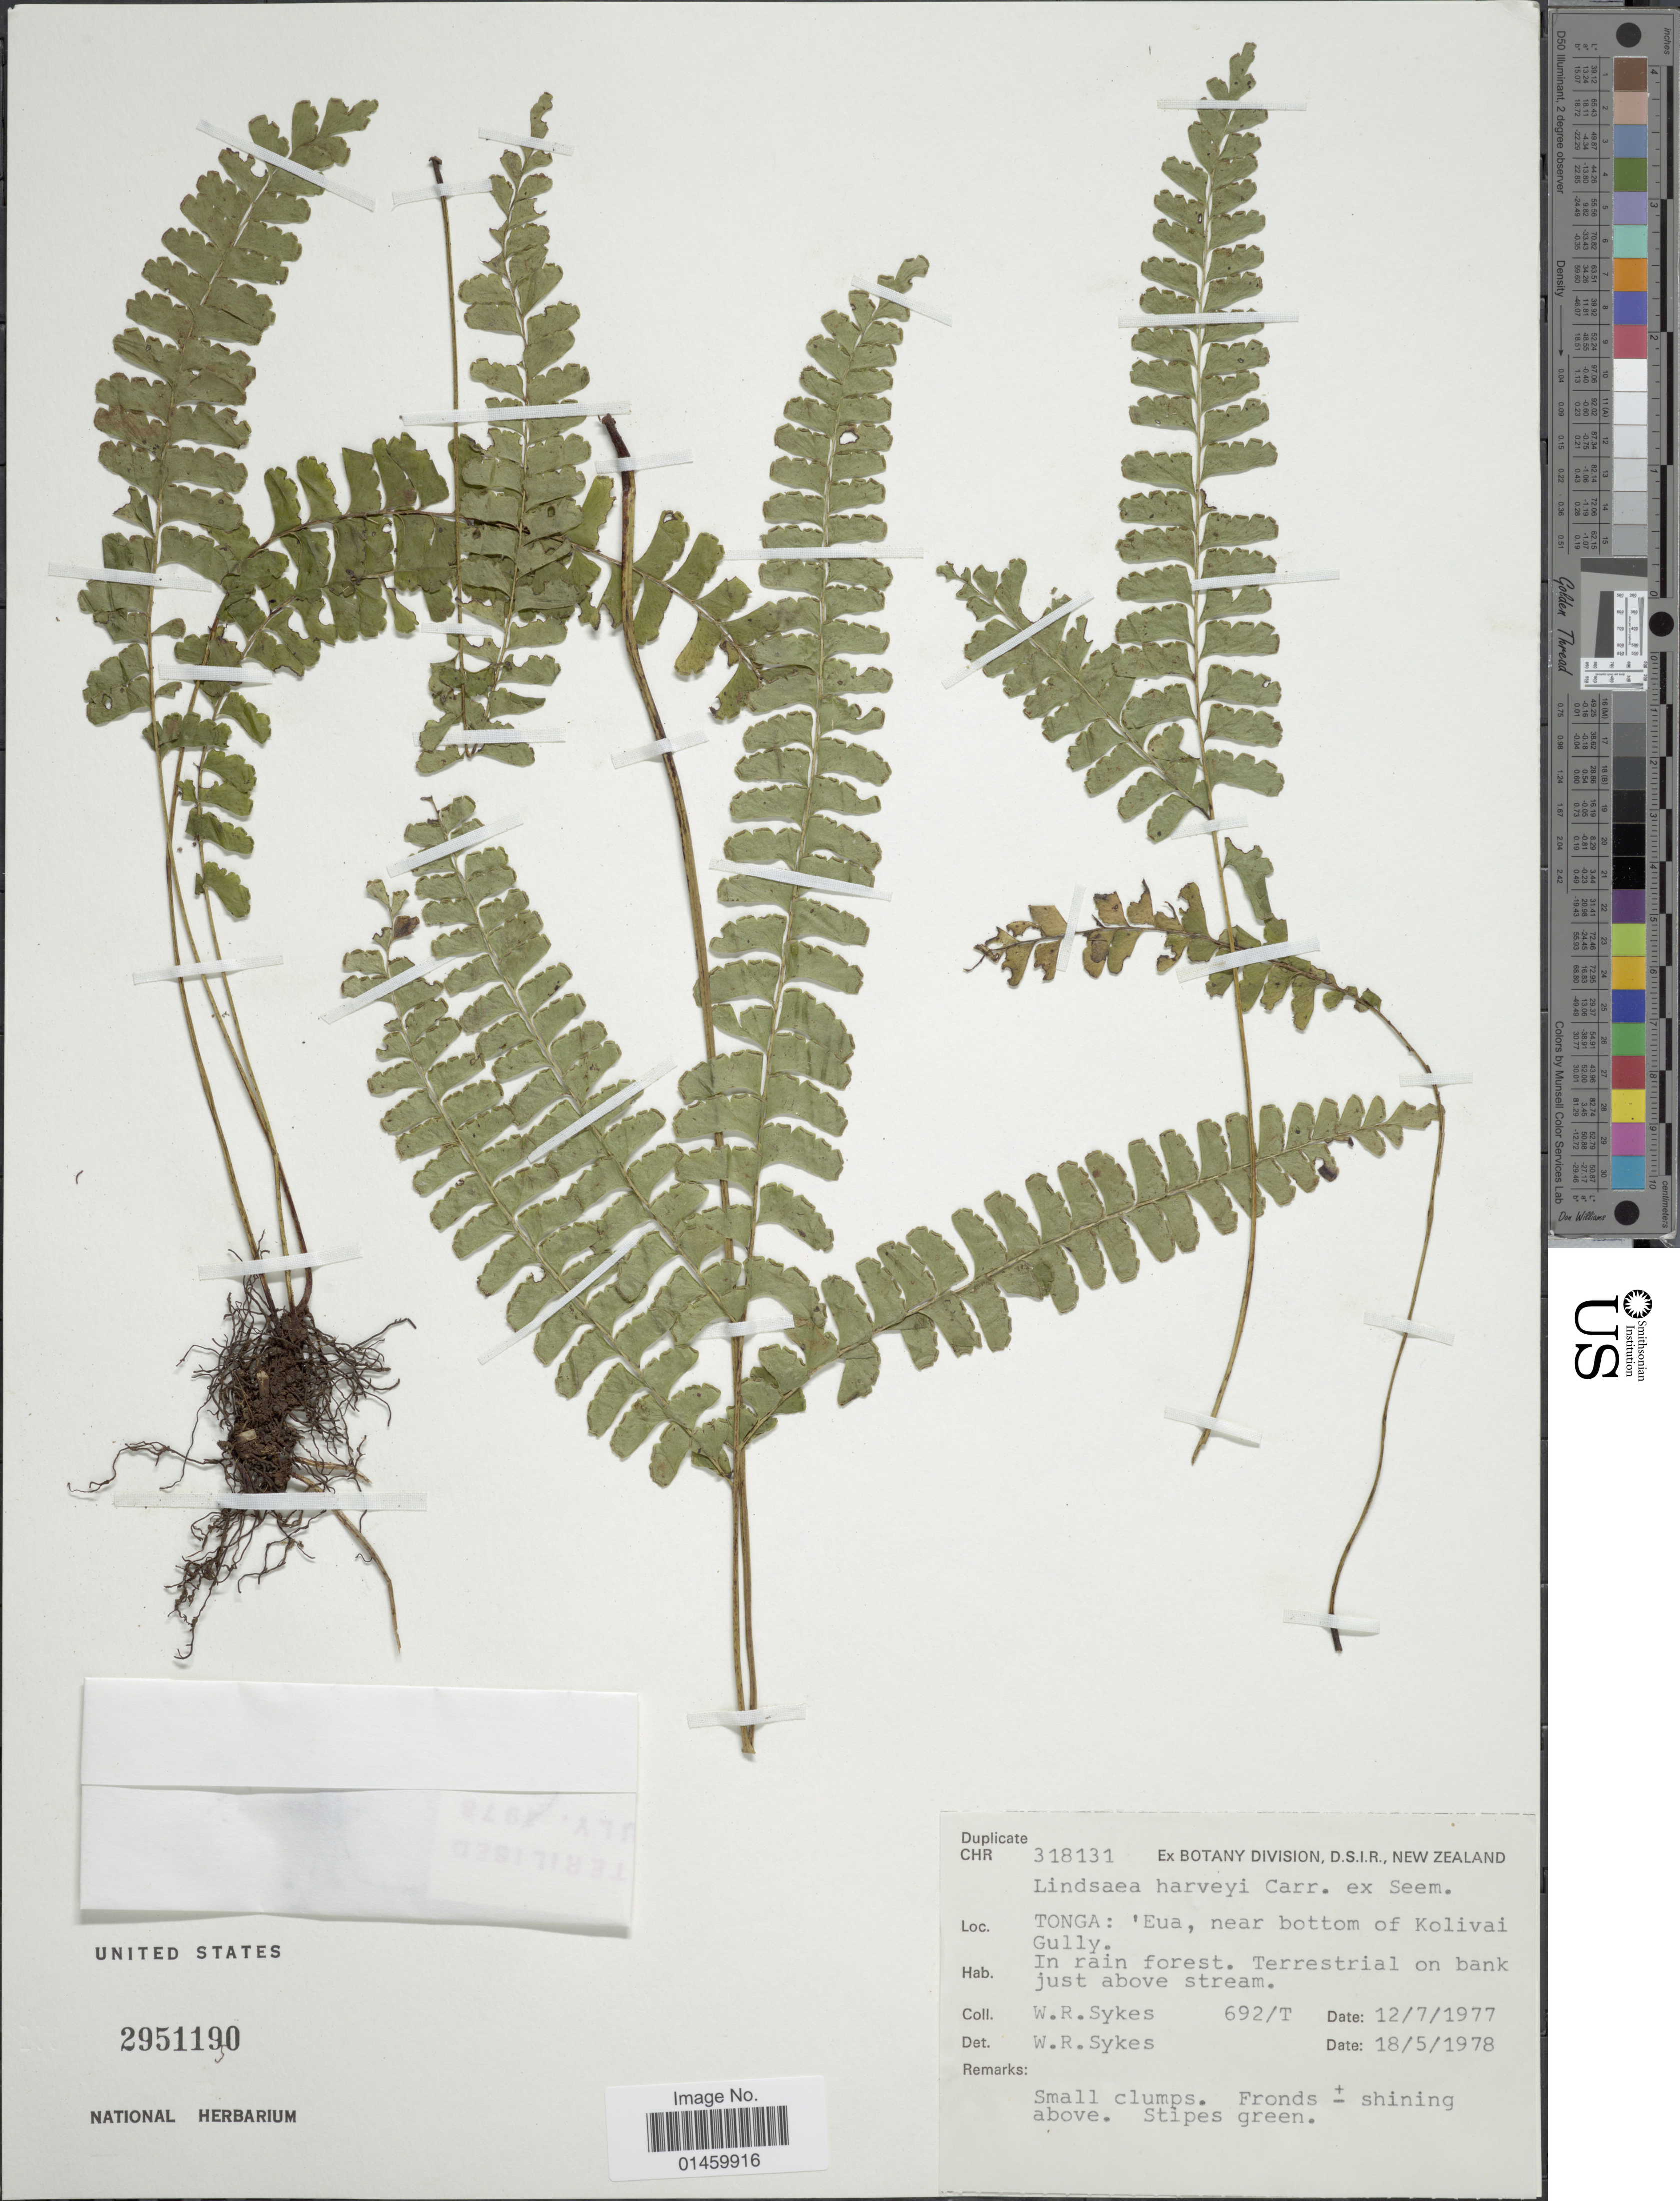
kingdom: Plantae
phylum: Tracheophyta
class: Polypodiopsida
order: Polypodiales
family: Lindsaeaceae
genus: Lindsaea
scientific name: Lindsaea harveyi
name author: Carruth. ex Seem.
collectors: W. R. Sykes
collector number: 692/T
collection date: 1977-07-12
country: Tonga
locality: Eua, near bottom of Kolivai Gully.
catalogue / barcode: US 2951190